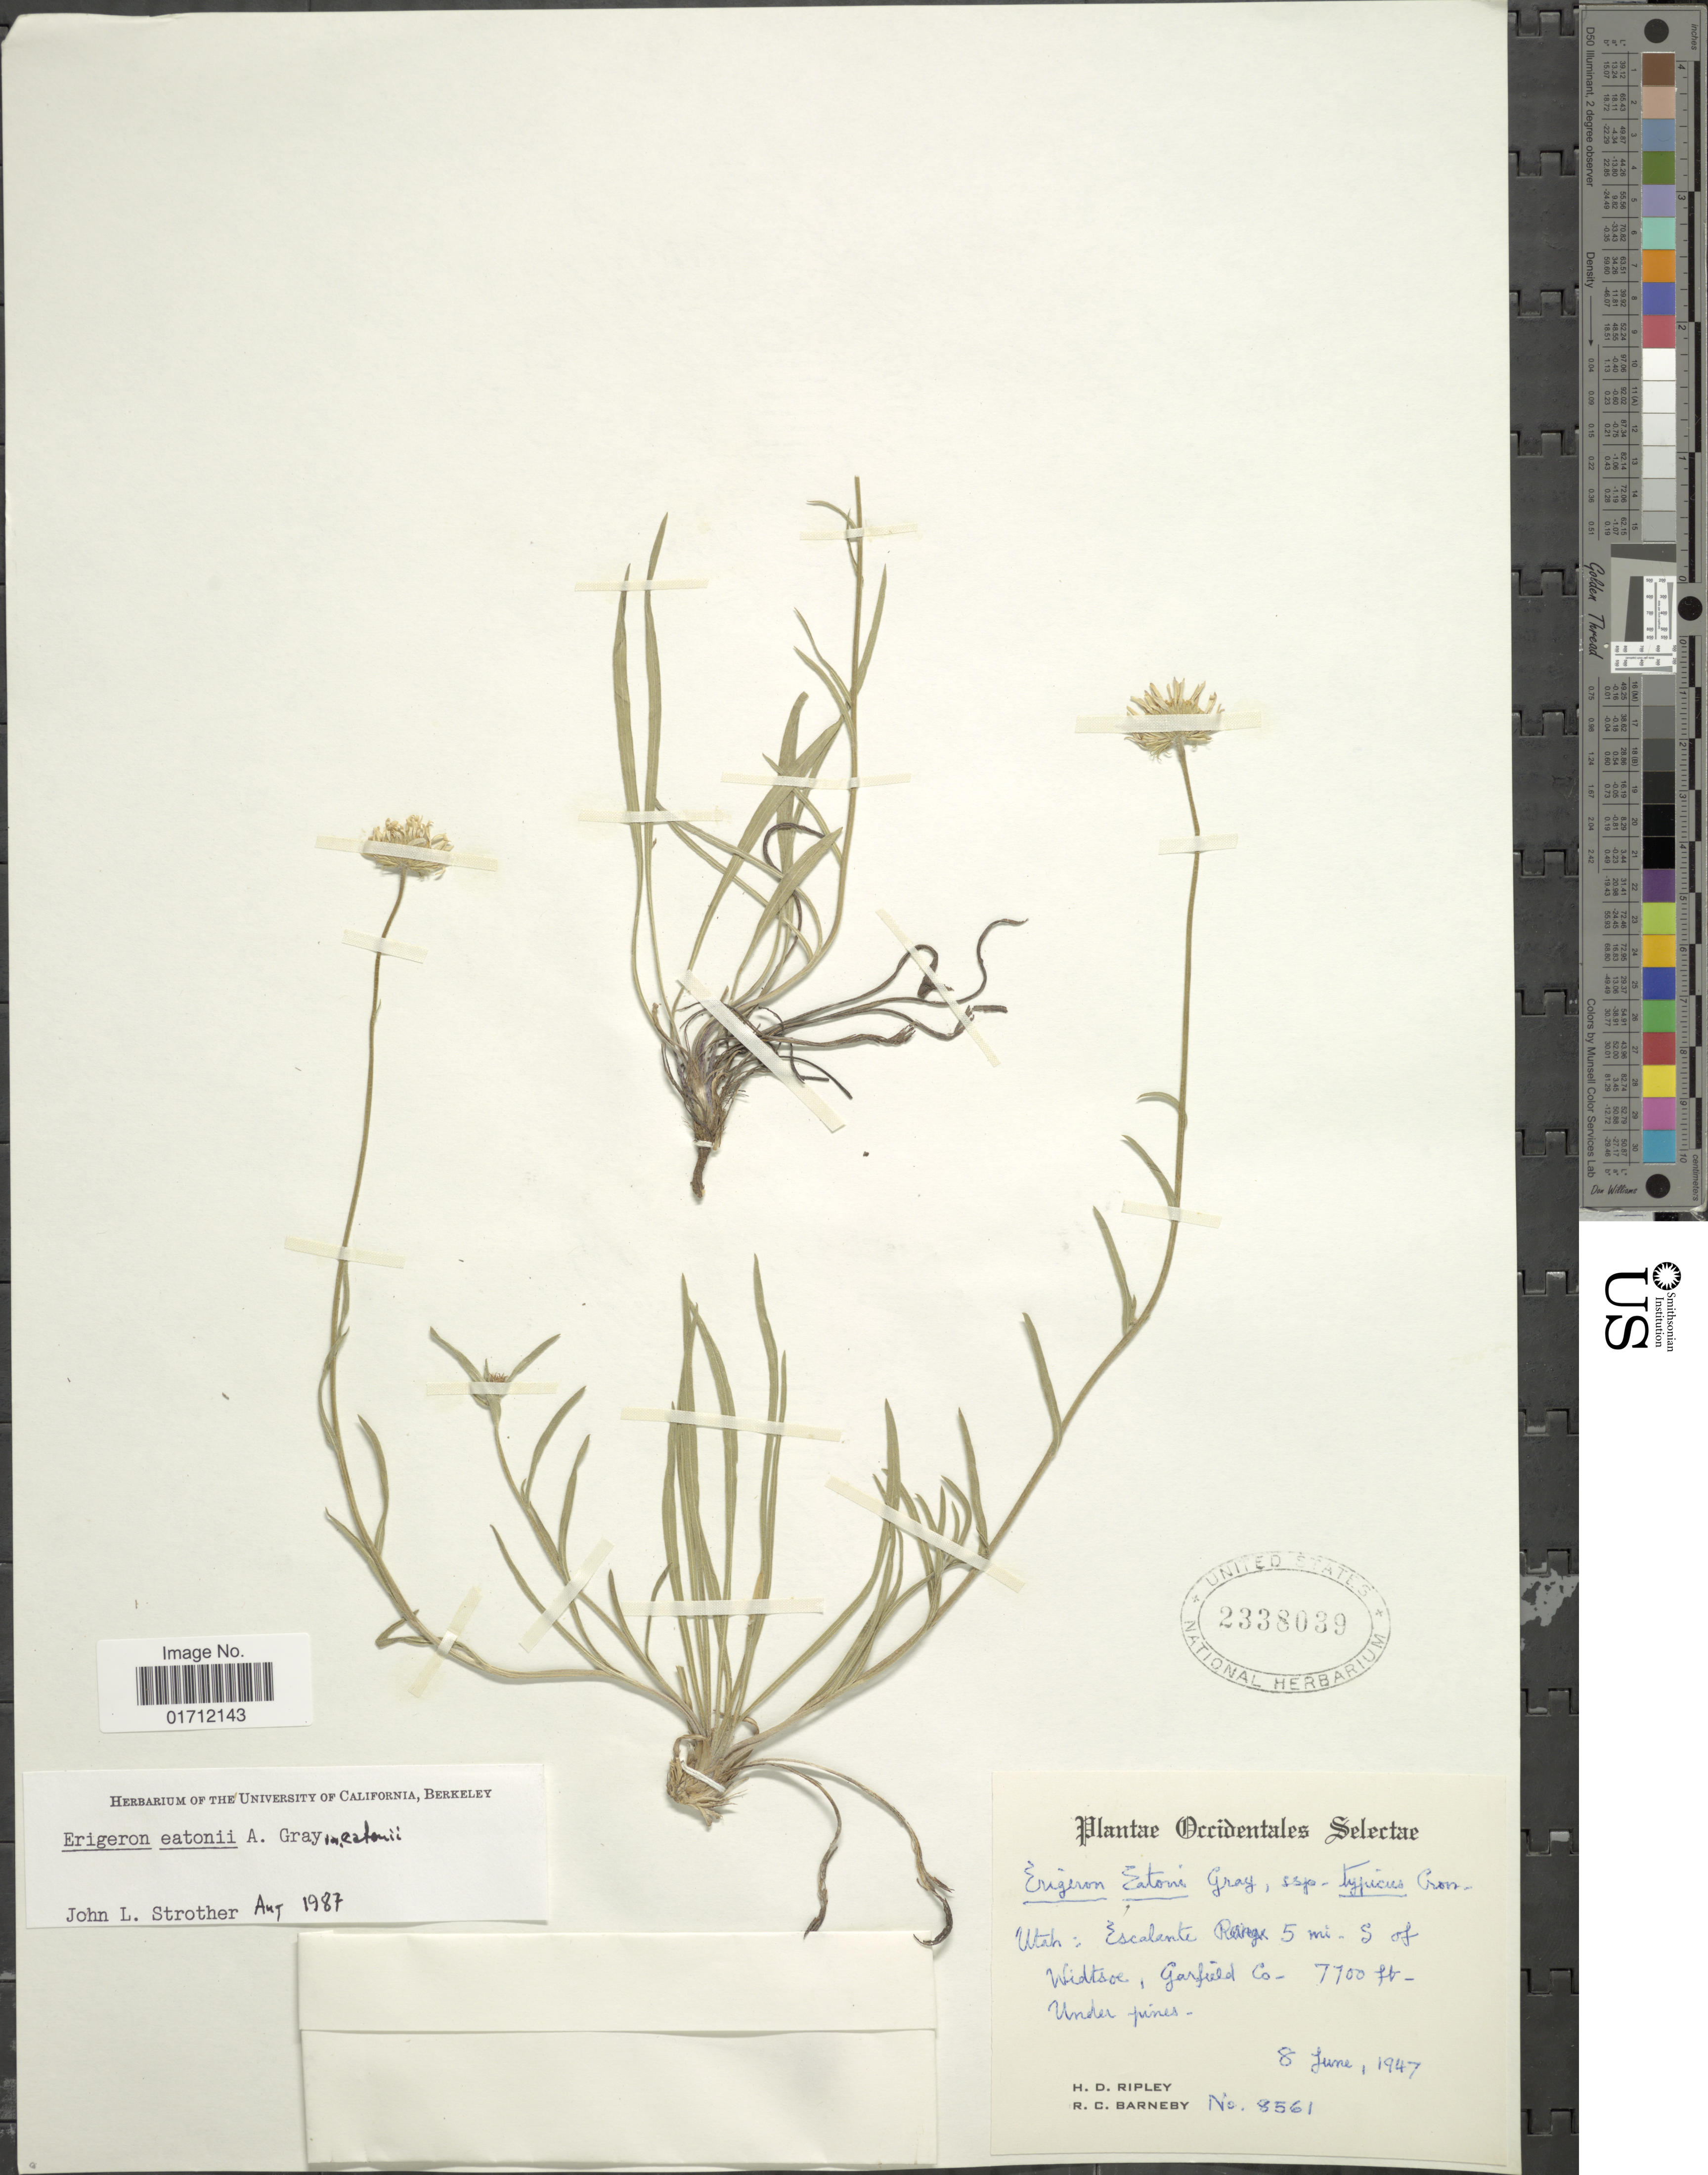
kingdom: Plantae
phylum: Tracheophyta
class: Magnoliopsida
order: Asterales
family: Asteraceae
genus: Erigeron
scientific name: Erigeron eatonii var. eatonii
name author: A. Gray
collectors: H. Ripley & R. C. Barneby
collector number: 8561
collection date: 1947-06-08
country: United States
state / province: Utah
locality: Escalante Range 5 mi. S. of Widtsoe, Garfield Co.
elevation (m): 2347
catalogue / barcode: US 2338039